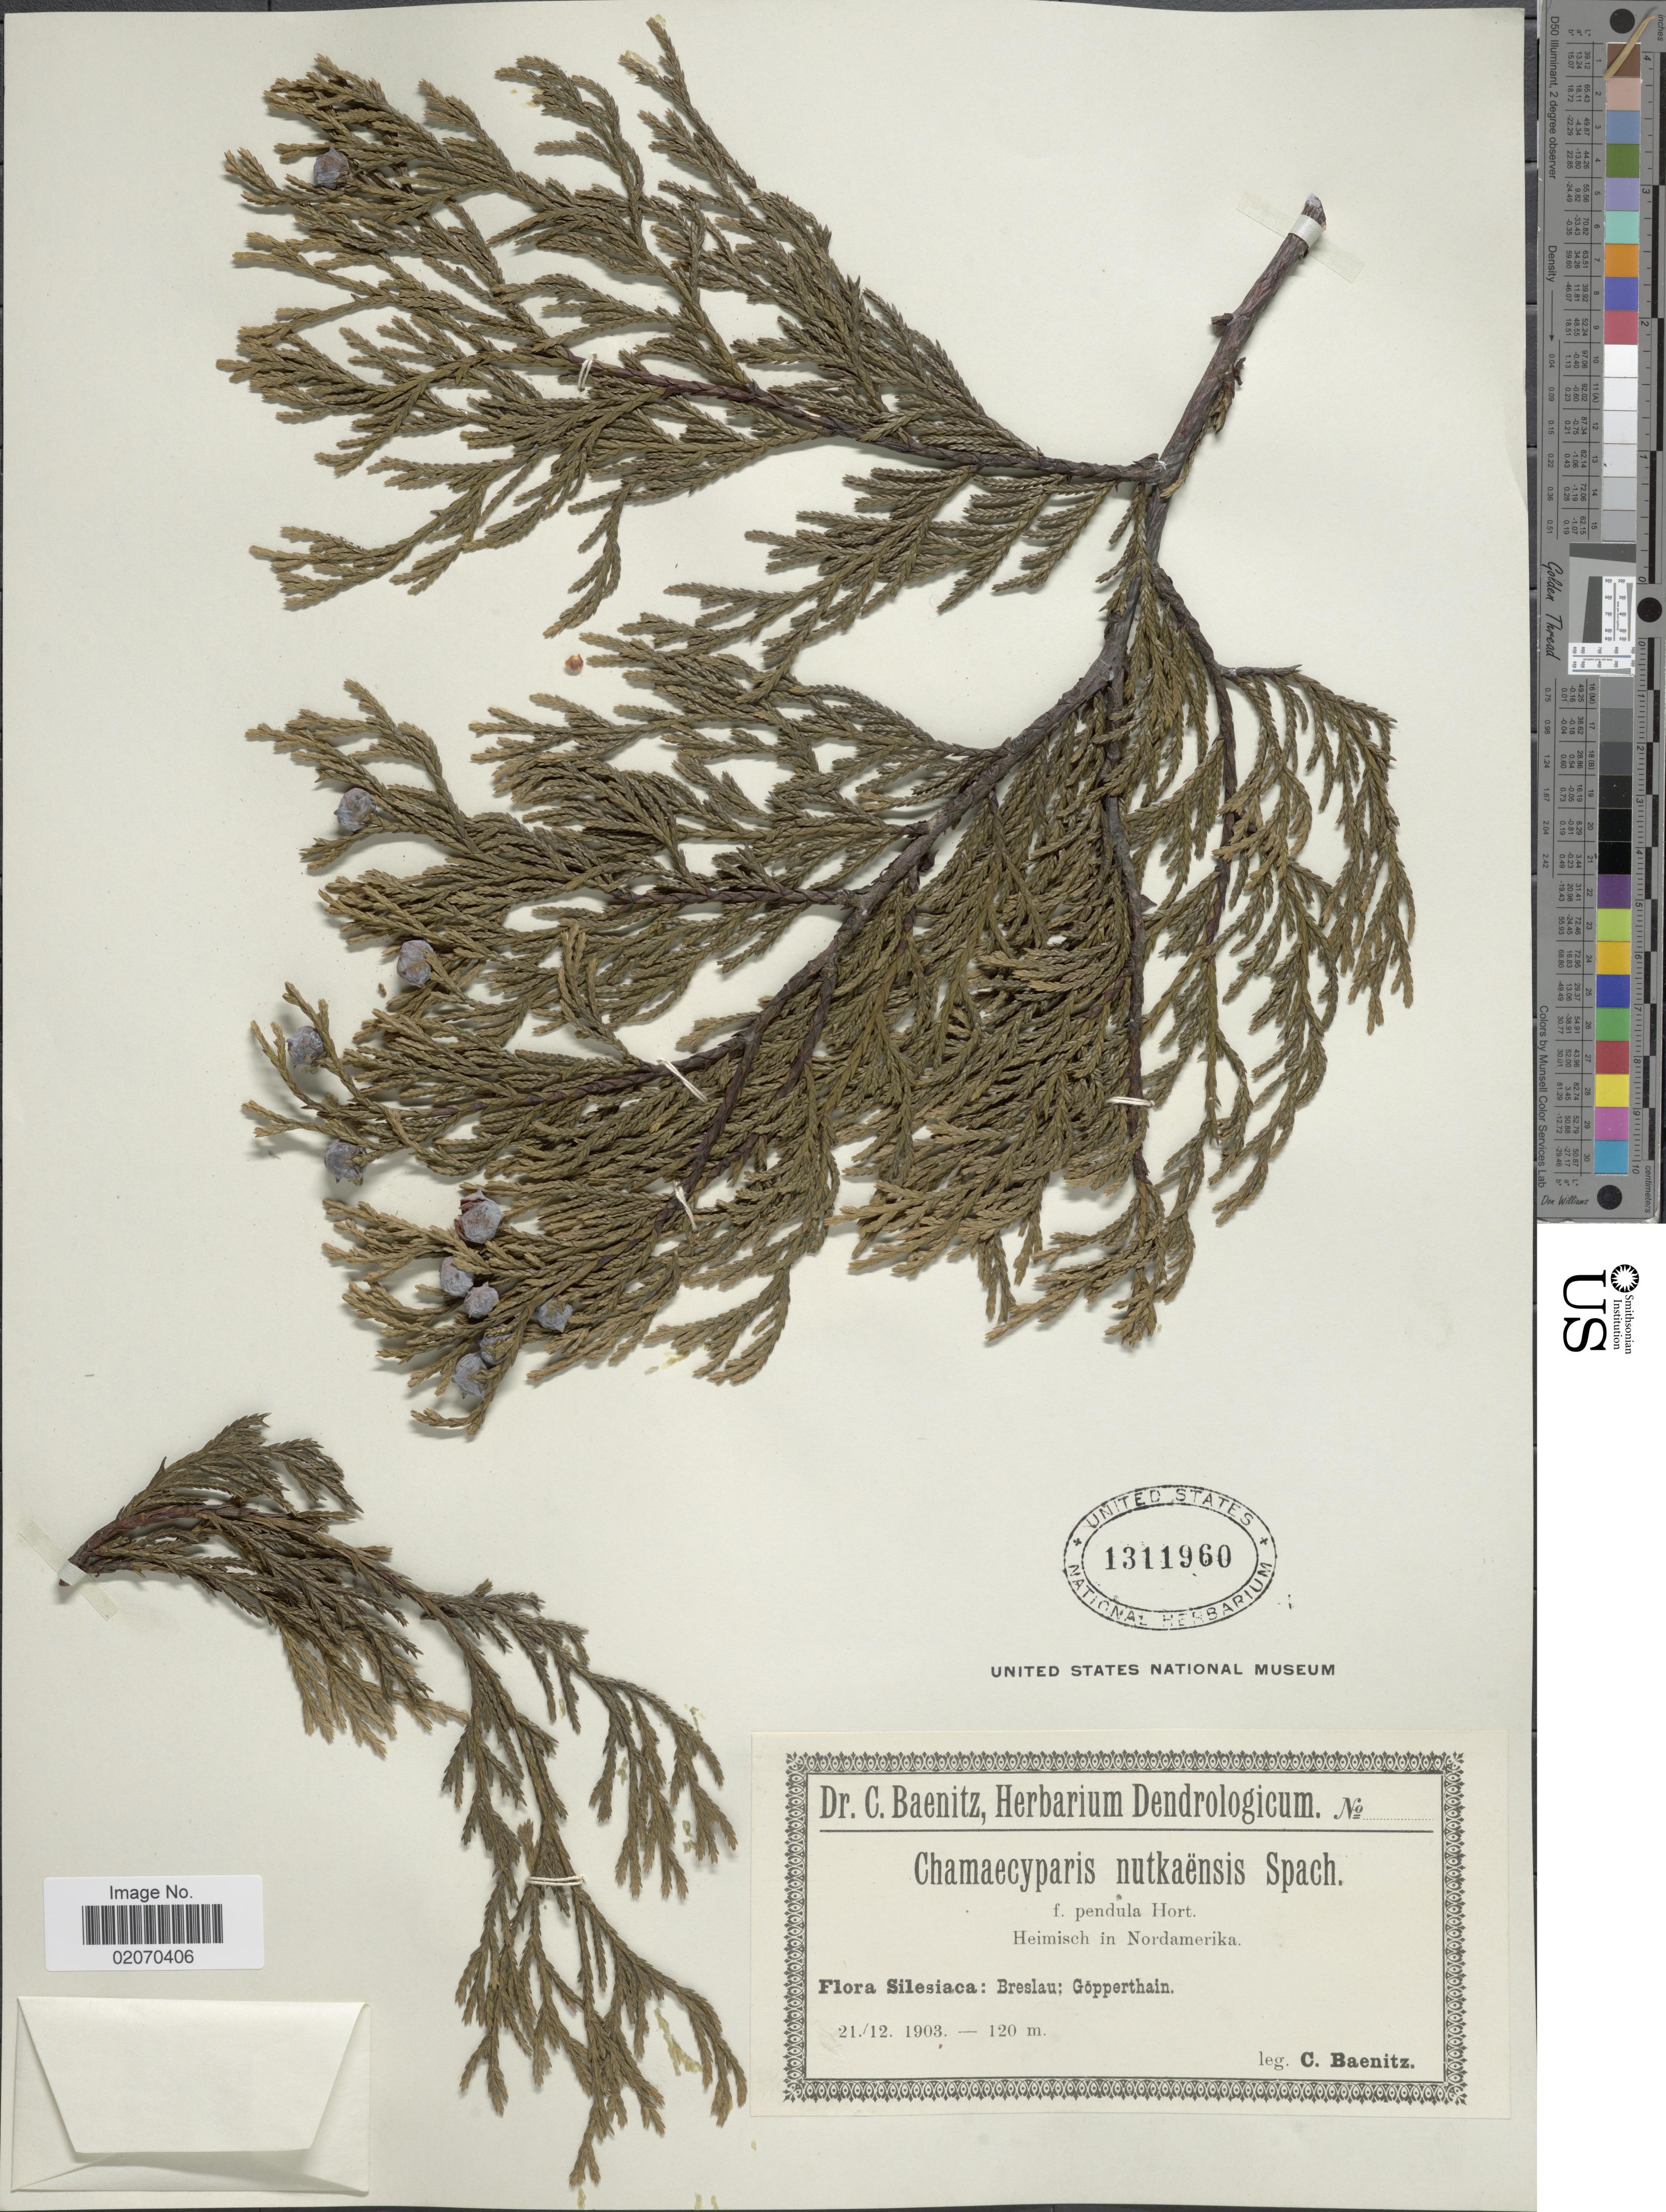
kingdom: Plantae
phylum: Tracheophyta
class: Pinopsida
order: Pinales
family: Cupressaceae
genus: Chamaecyparis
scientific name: Chamaecyparis nootkatensis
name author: (D. Don) Spach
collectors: C. G. Baenitz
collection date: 1903-12-21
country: Poland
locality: Silesiaca: Breslau; Göpperthain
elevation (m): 120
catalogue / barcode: US 1311960